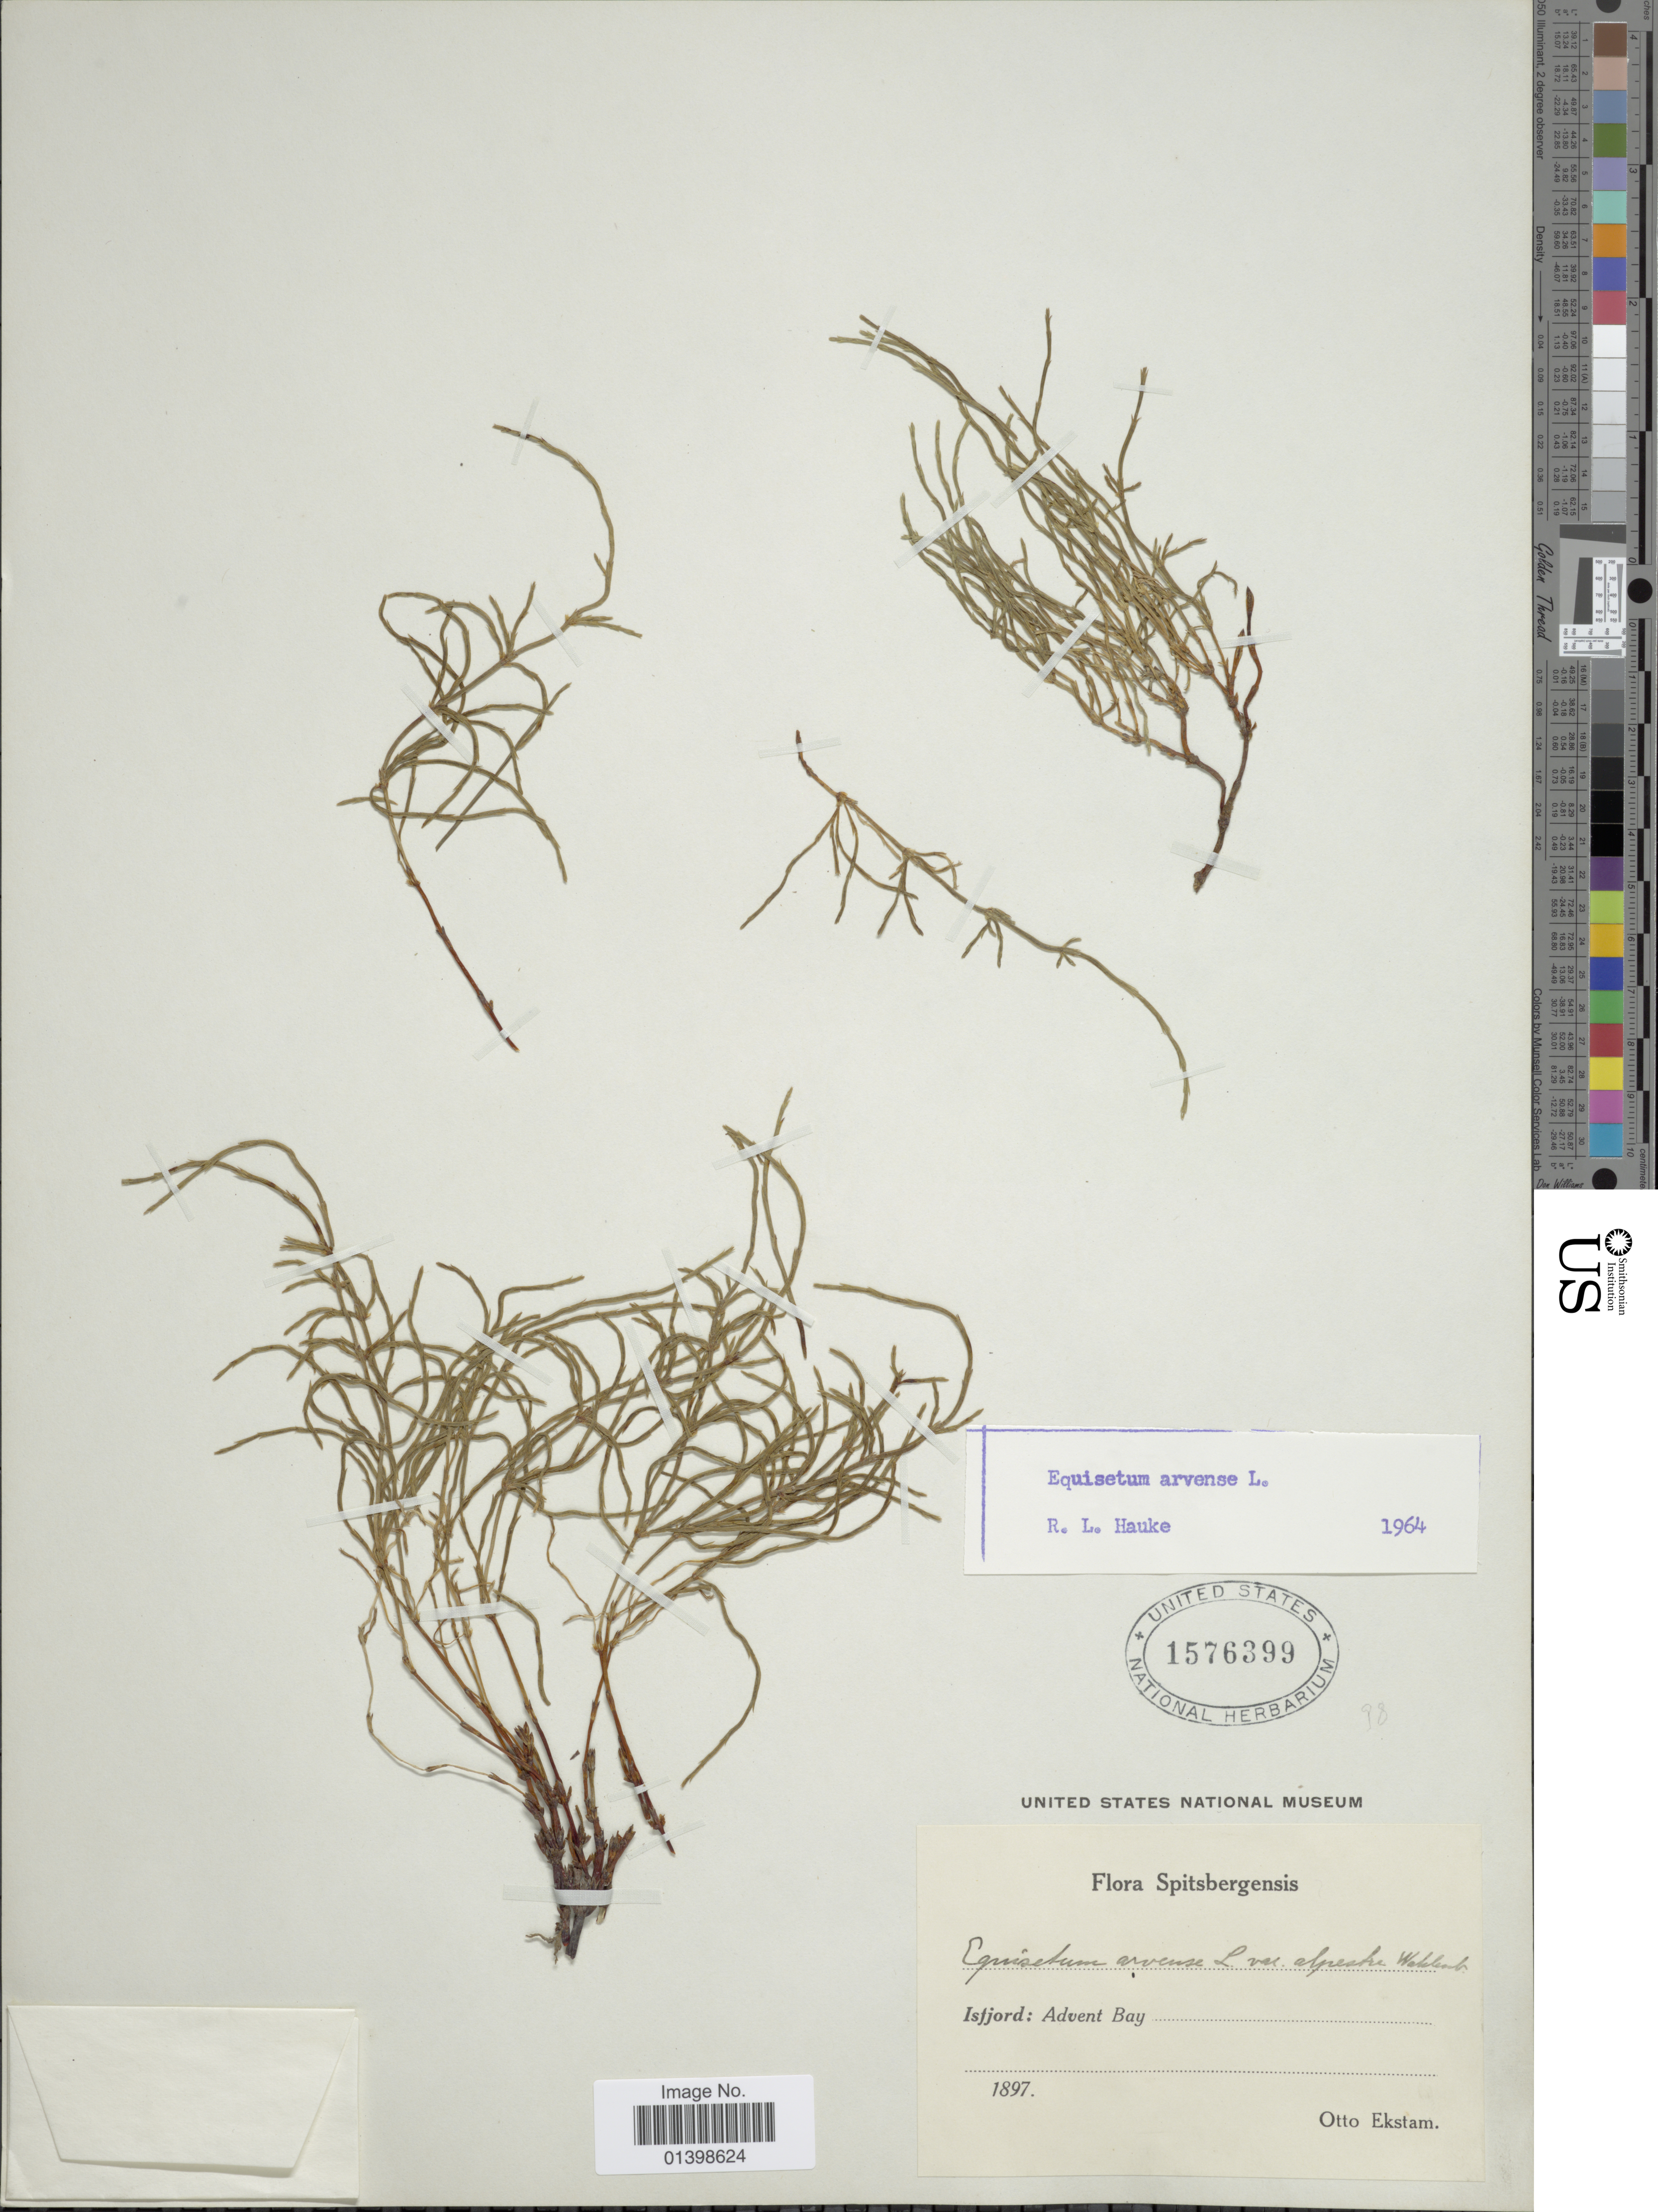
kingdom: Plantae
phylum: Tracheophyta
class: Polypodiopsida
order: Equisetales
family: Equisetaceae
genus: Equisetum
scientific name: Equisetum arvense var. alpestre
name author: Wahlenb.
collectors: O. Ekstam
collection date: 1897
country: Norway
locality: Spitsbergen, Isfjord: Advent Bay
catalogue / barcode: US 1576399